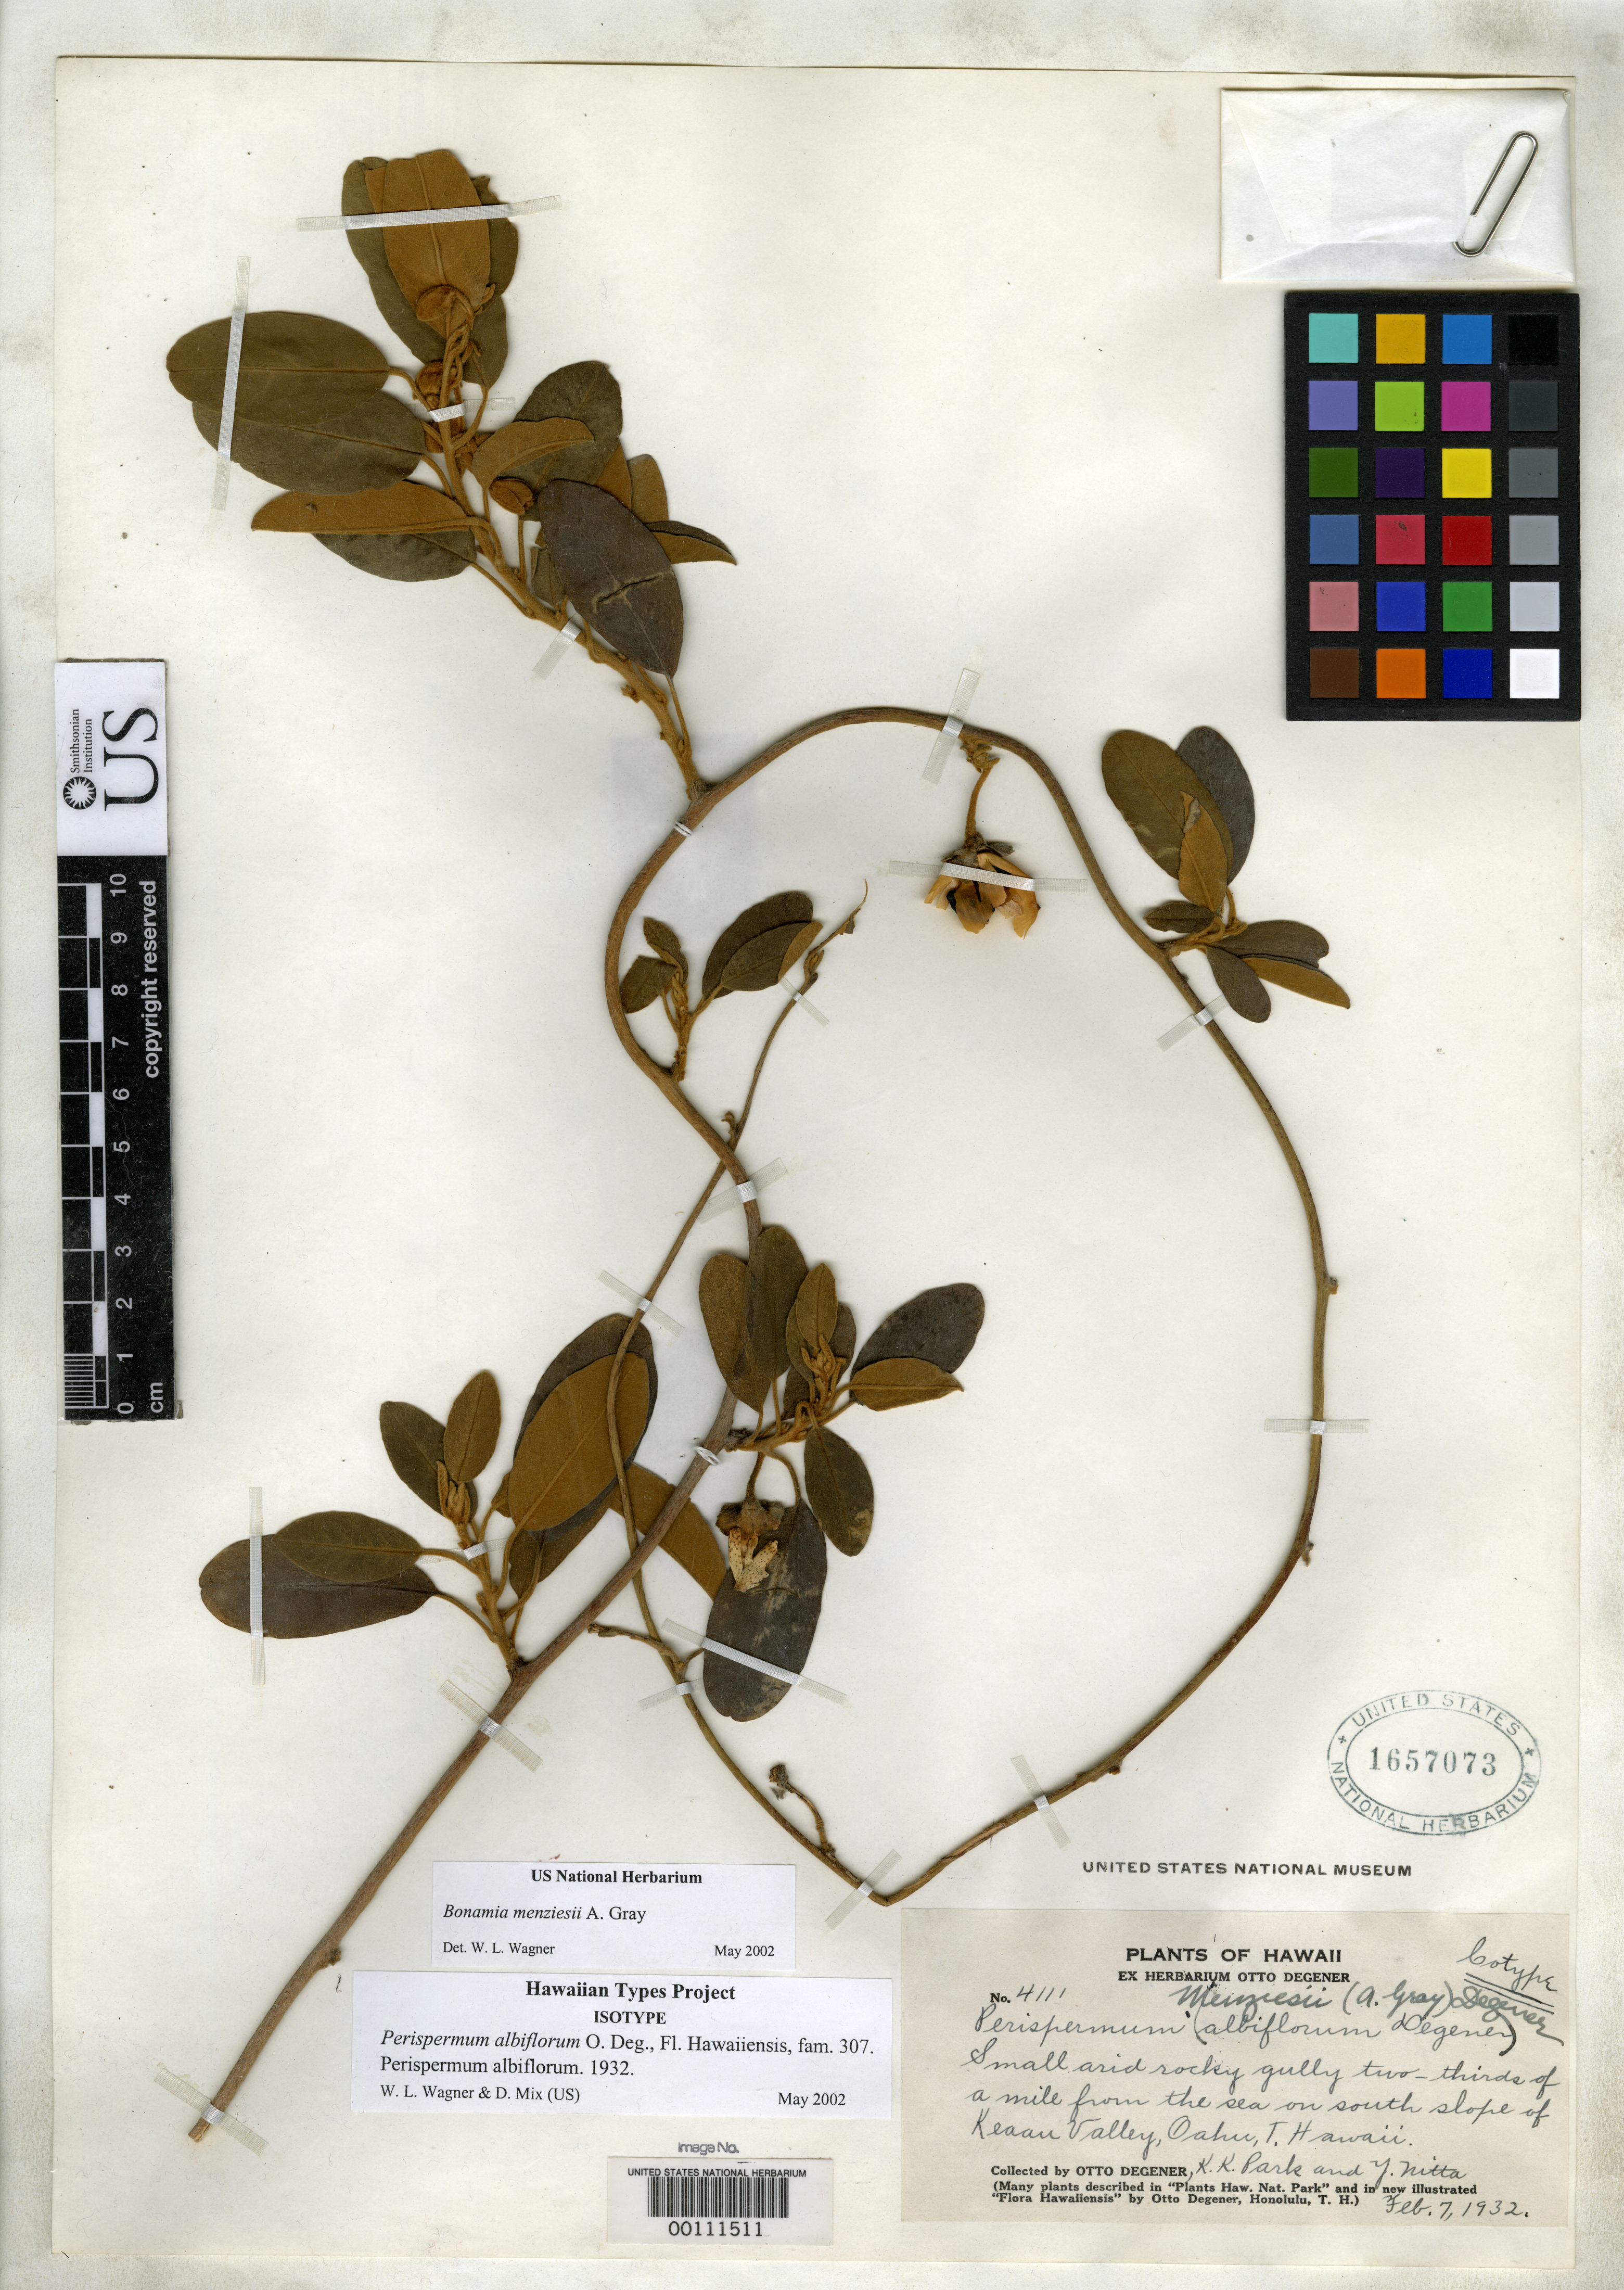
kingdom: Plantae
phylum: Tracheophyta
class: Magnoliopsida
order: Solanales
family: Convolvulaceae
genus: Perispermum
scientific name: Perispermum albiflorum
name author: O. Deg.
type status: Type Collection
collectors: O. Degener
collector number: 4111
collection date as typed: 07 Feb 1932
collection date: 1932-02-07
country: United States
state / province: Hawaii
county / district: Honolulu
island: Oahu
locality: Keaau Valley.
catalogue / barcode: US 1657073